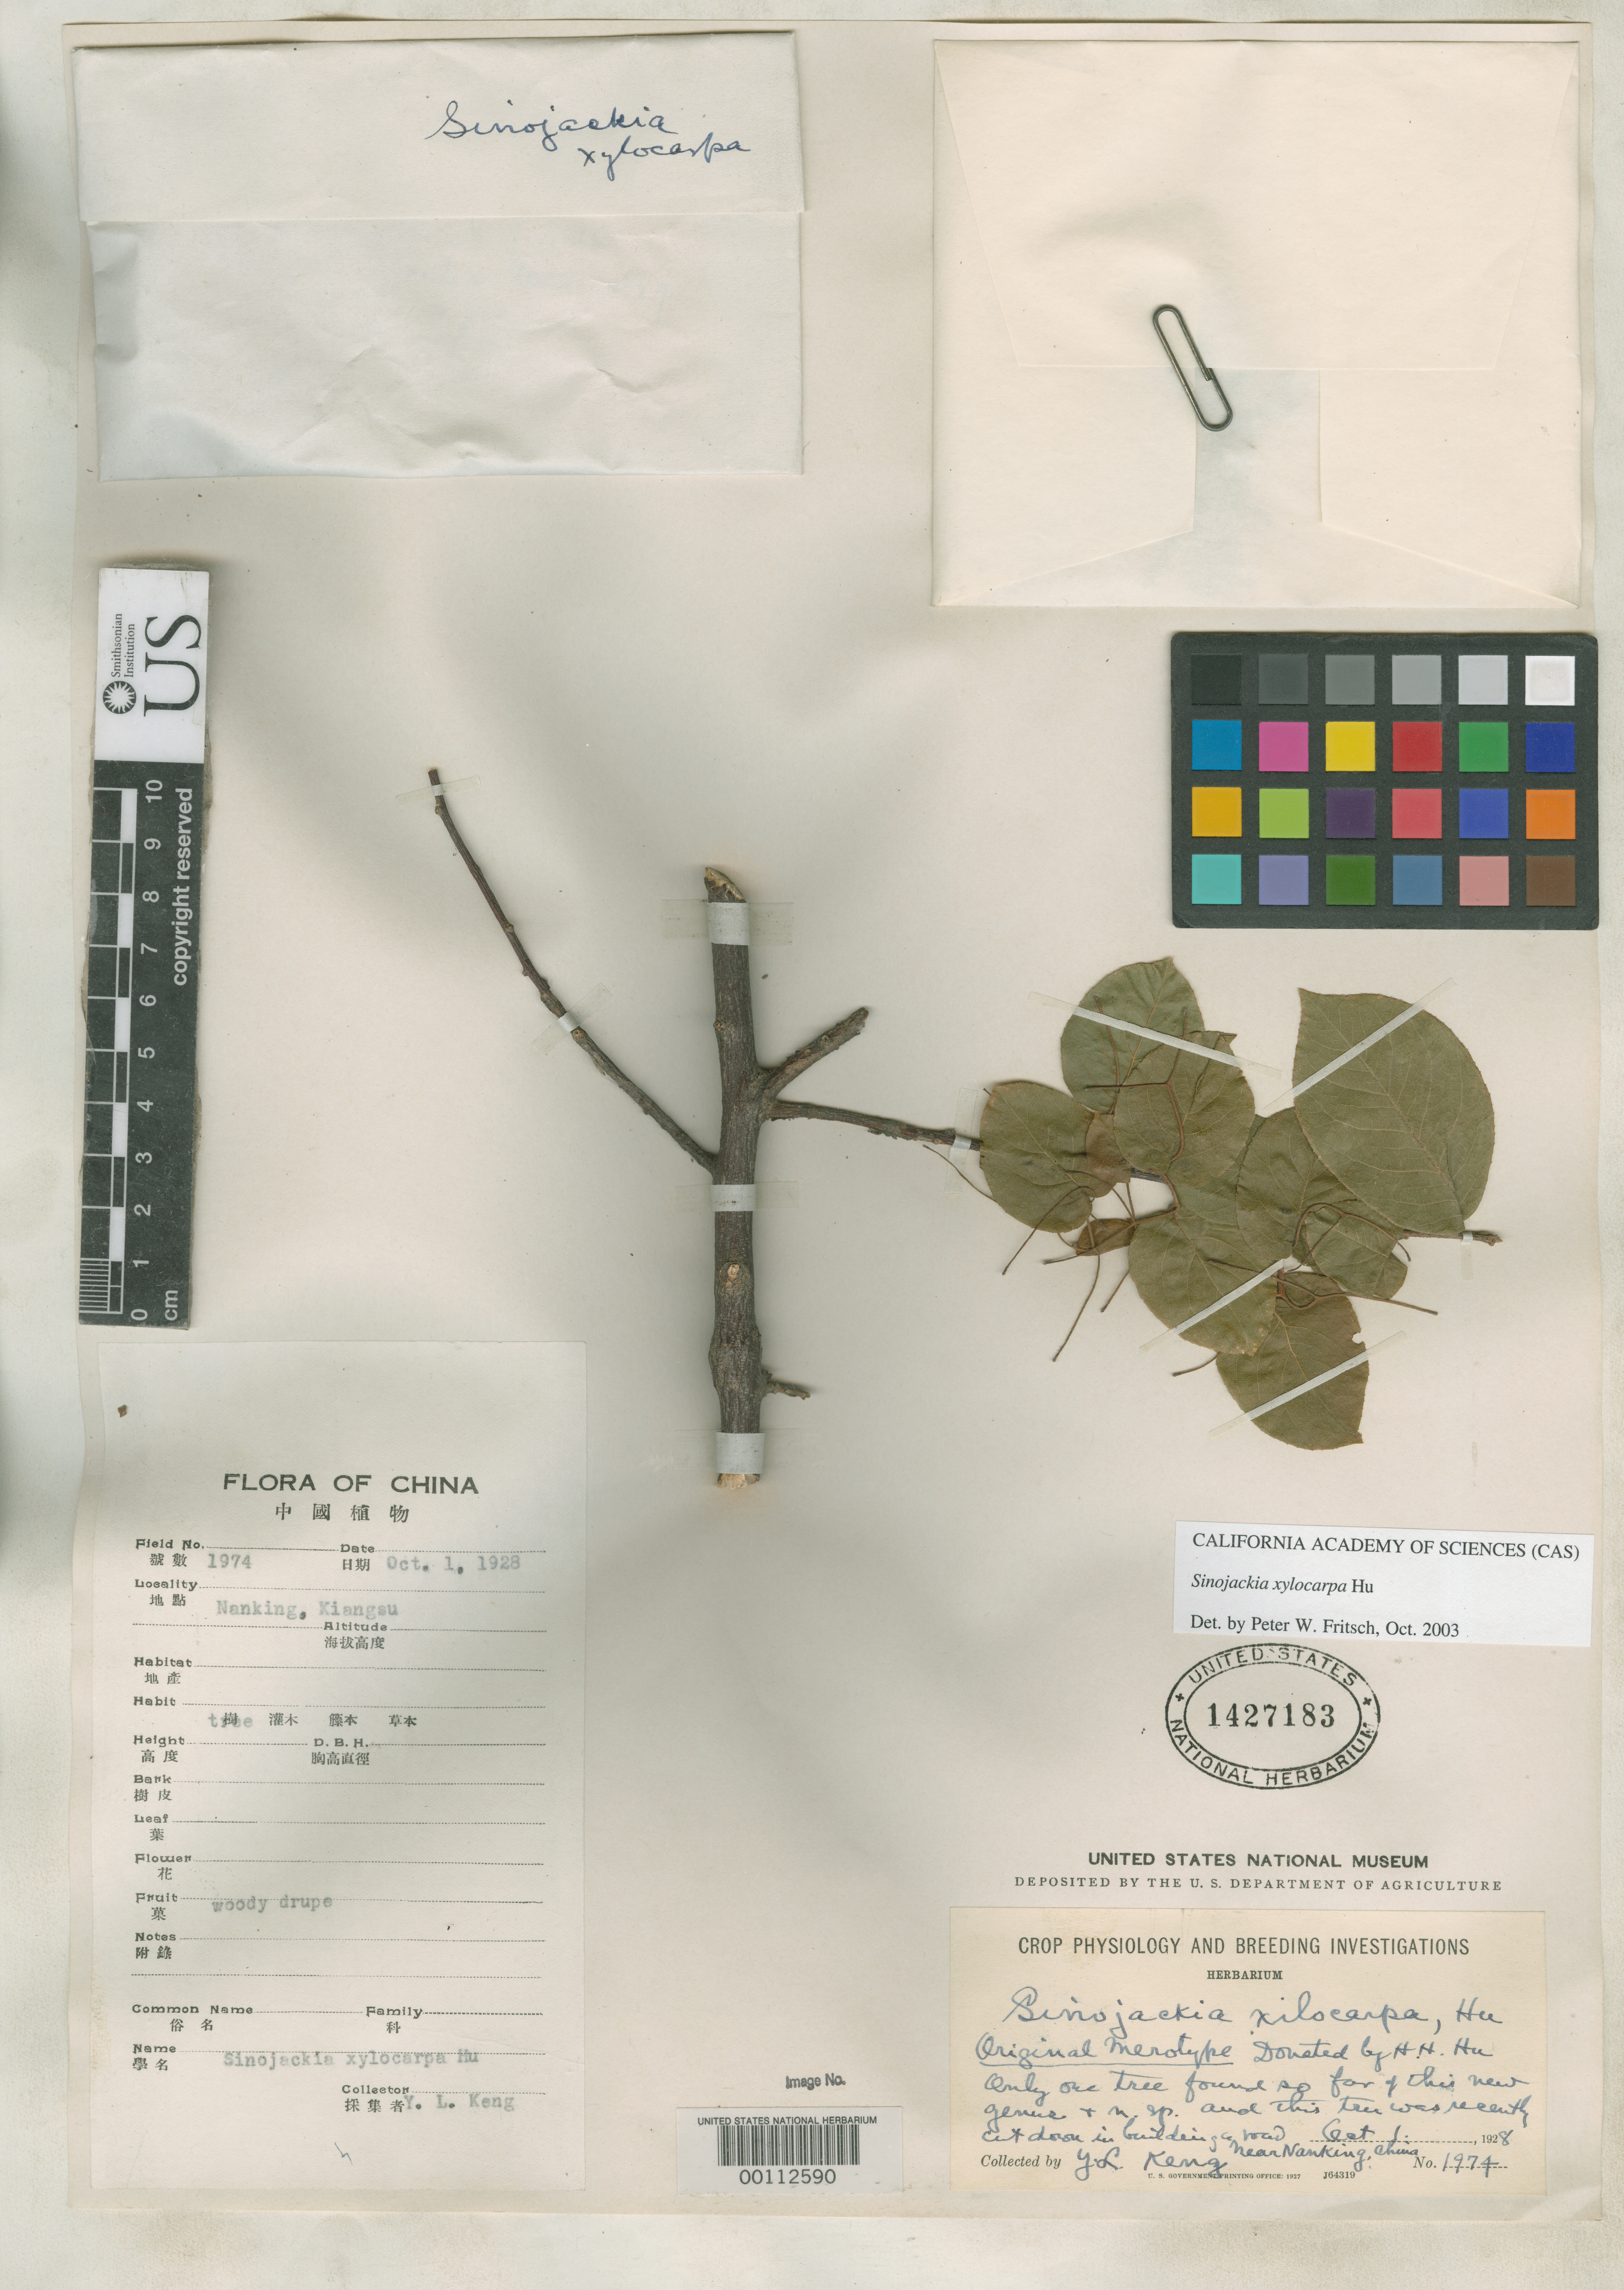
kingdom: Plantae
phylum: Tracheophyta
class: Magnoliopsida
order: Ericales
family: Styracaceae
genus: Sinojackia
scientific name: Sinojackia xylocarpa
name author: Hu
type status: Isotype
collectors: Y. L. Keng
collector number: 1974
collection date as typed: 01 Oct 1928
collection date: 1928-10-01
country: China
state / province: Jiangsu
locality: Nanking.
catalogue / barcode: US 1427183